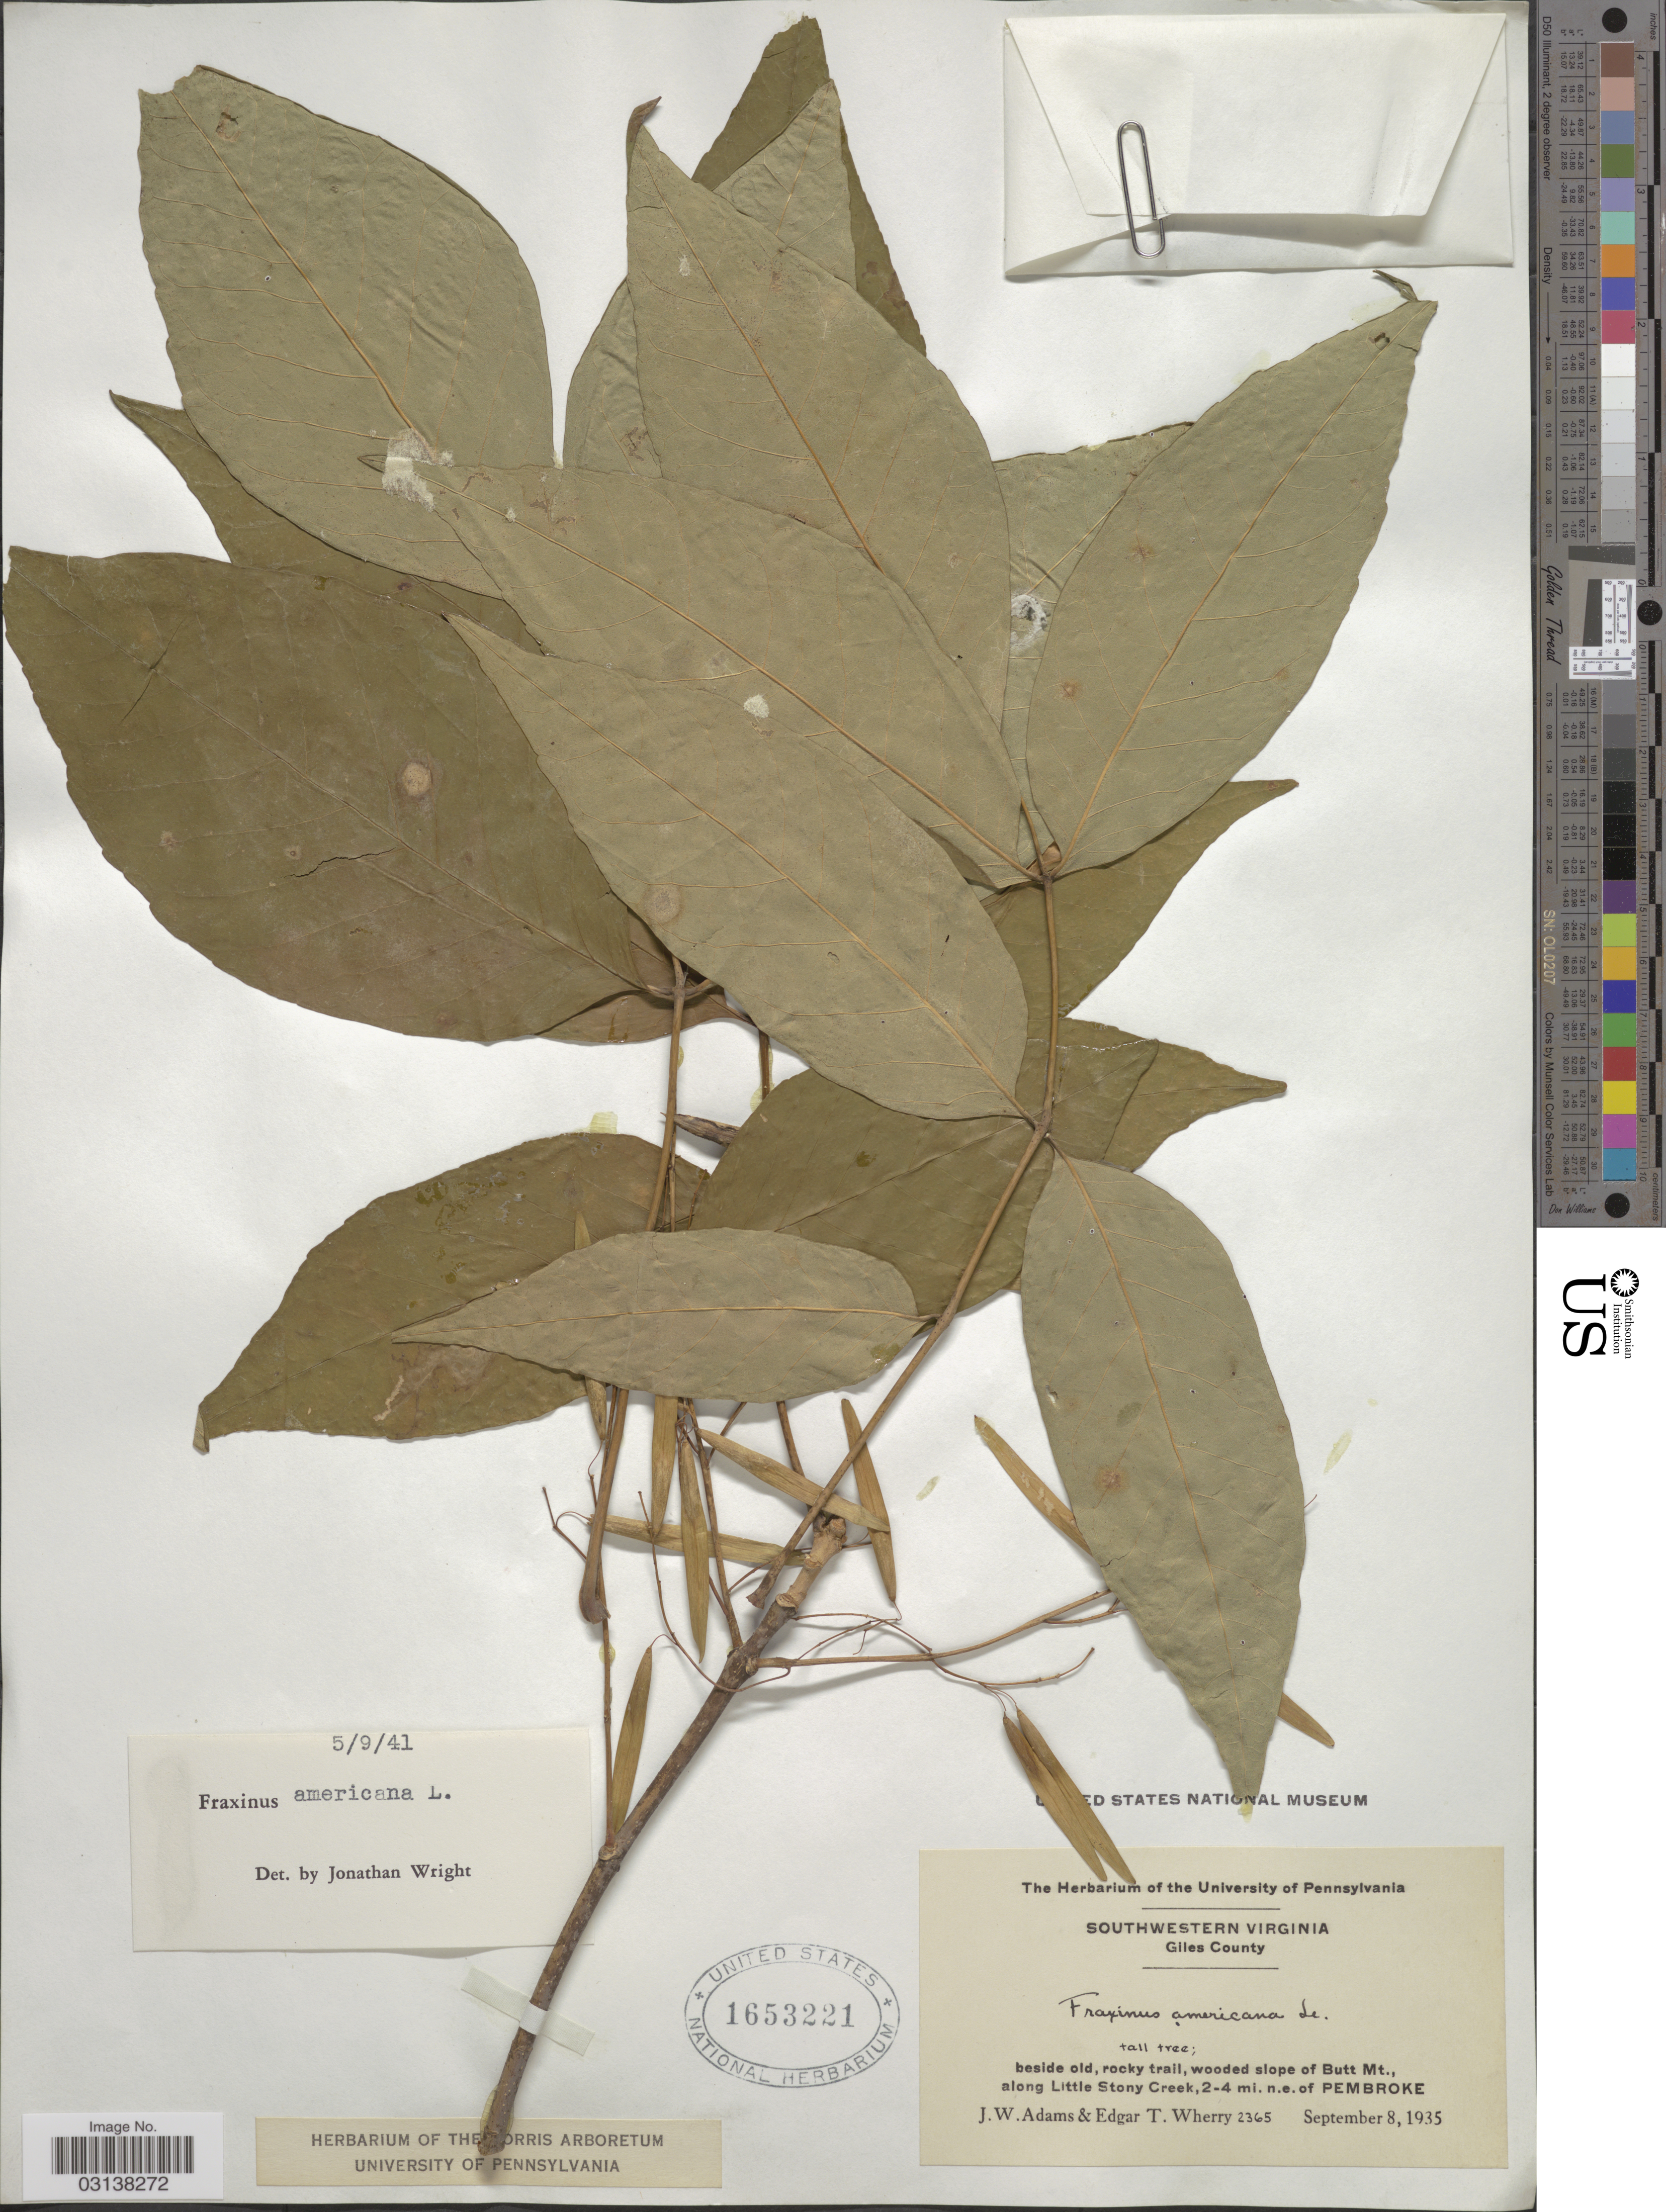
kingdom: Plantae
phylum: Tracheophyta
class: Magnoliopsida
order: Lamiales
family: Oleaceae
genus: Fraxinus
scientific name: Fraxinus americana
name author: L.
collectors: J. Adams & E. T. Wherry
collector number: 2365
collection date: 1935-09-08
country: United States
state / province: Virginia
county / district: Giles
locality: Southwestern Virginia. Giles County, beside old, rocky trail, wooded slope of Butt Mt., along Little Stony Creek, 2-4 mi. n.e. of Pembroke.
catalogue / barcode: US 1653221